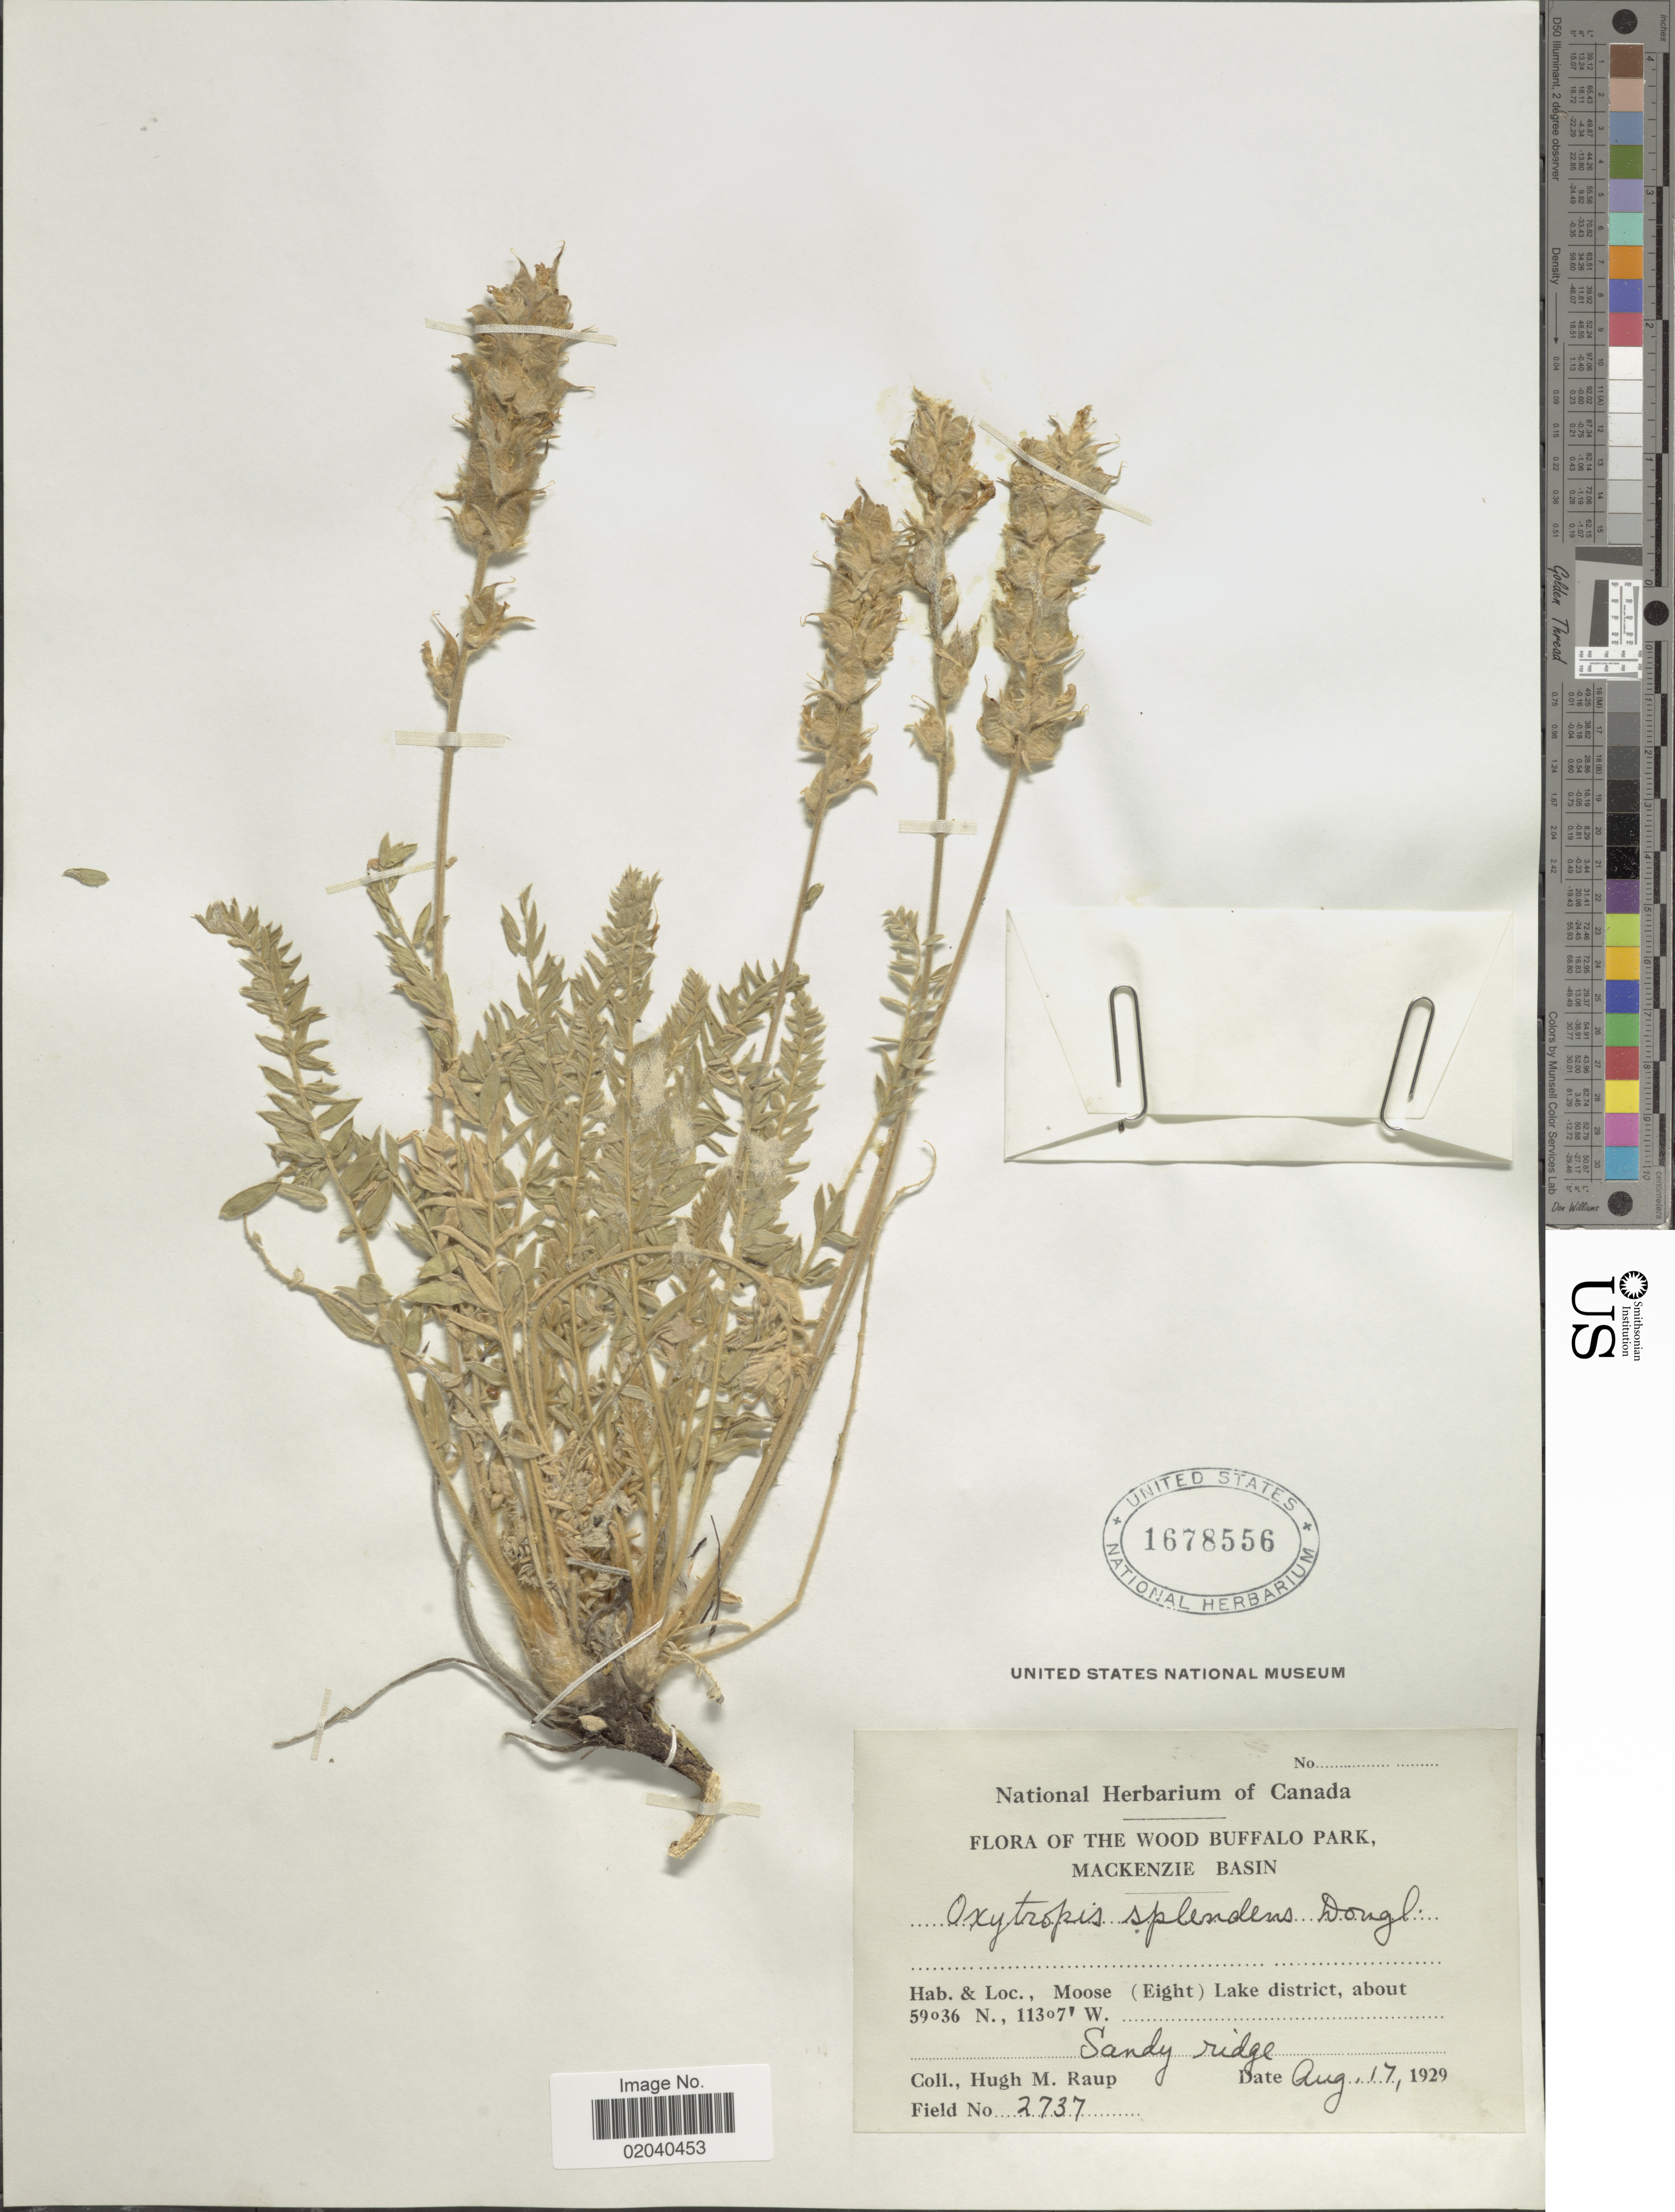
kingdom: Plantae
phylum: Tracheophyta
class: Magnoliopsida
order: Fabales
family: Fabaceae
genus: Oxytropis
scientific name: Oxytropis splendens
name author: Douglas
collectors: H. Raup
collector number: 2737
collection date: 1929-08-17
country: Canada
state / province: Alberta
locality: Wood Buffalo Park, Mackenzie Basin. Moose (Eight) Lake district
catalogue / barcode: US 1678556